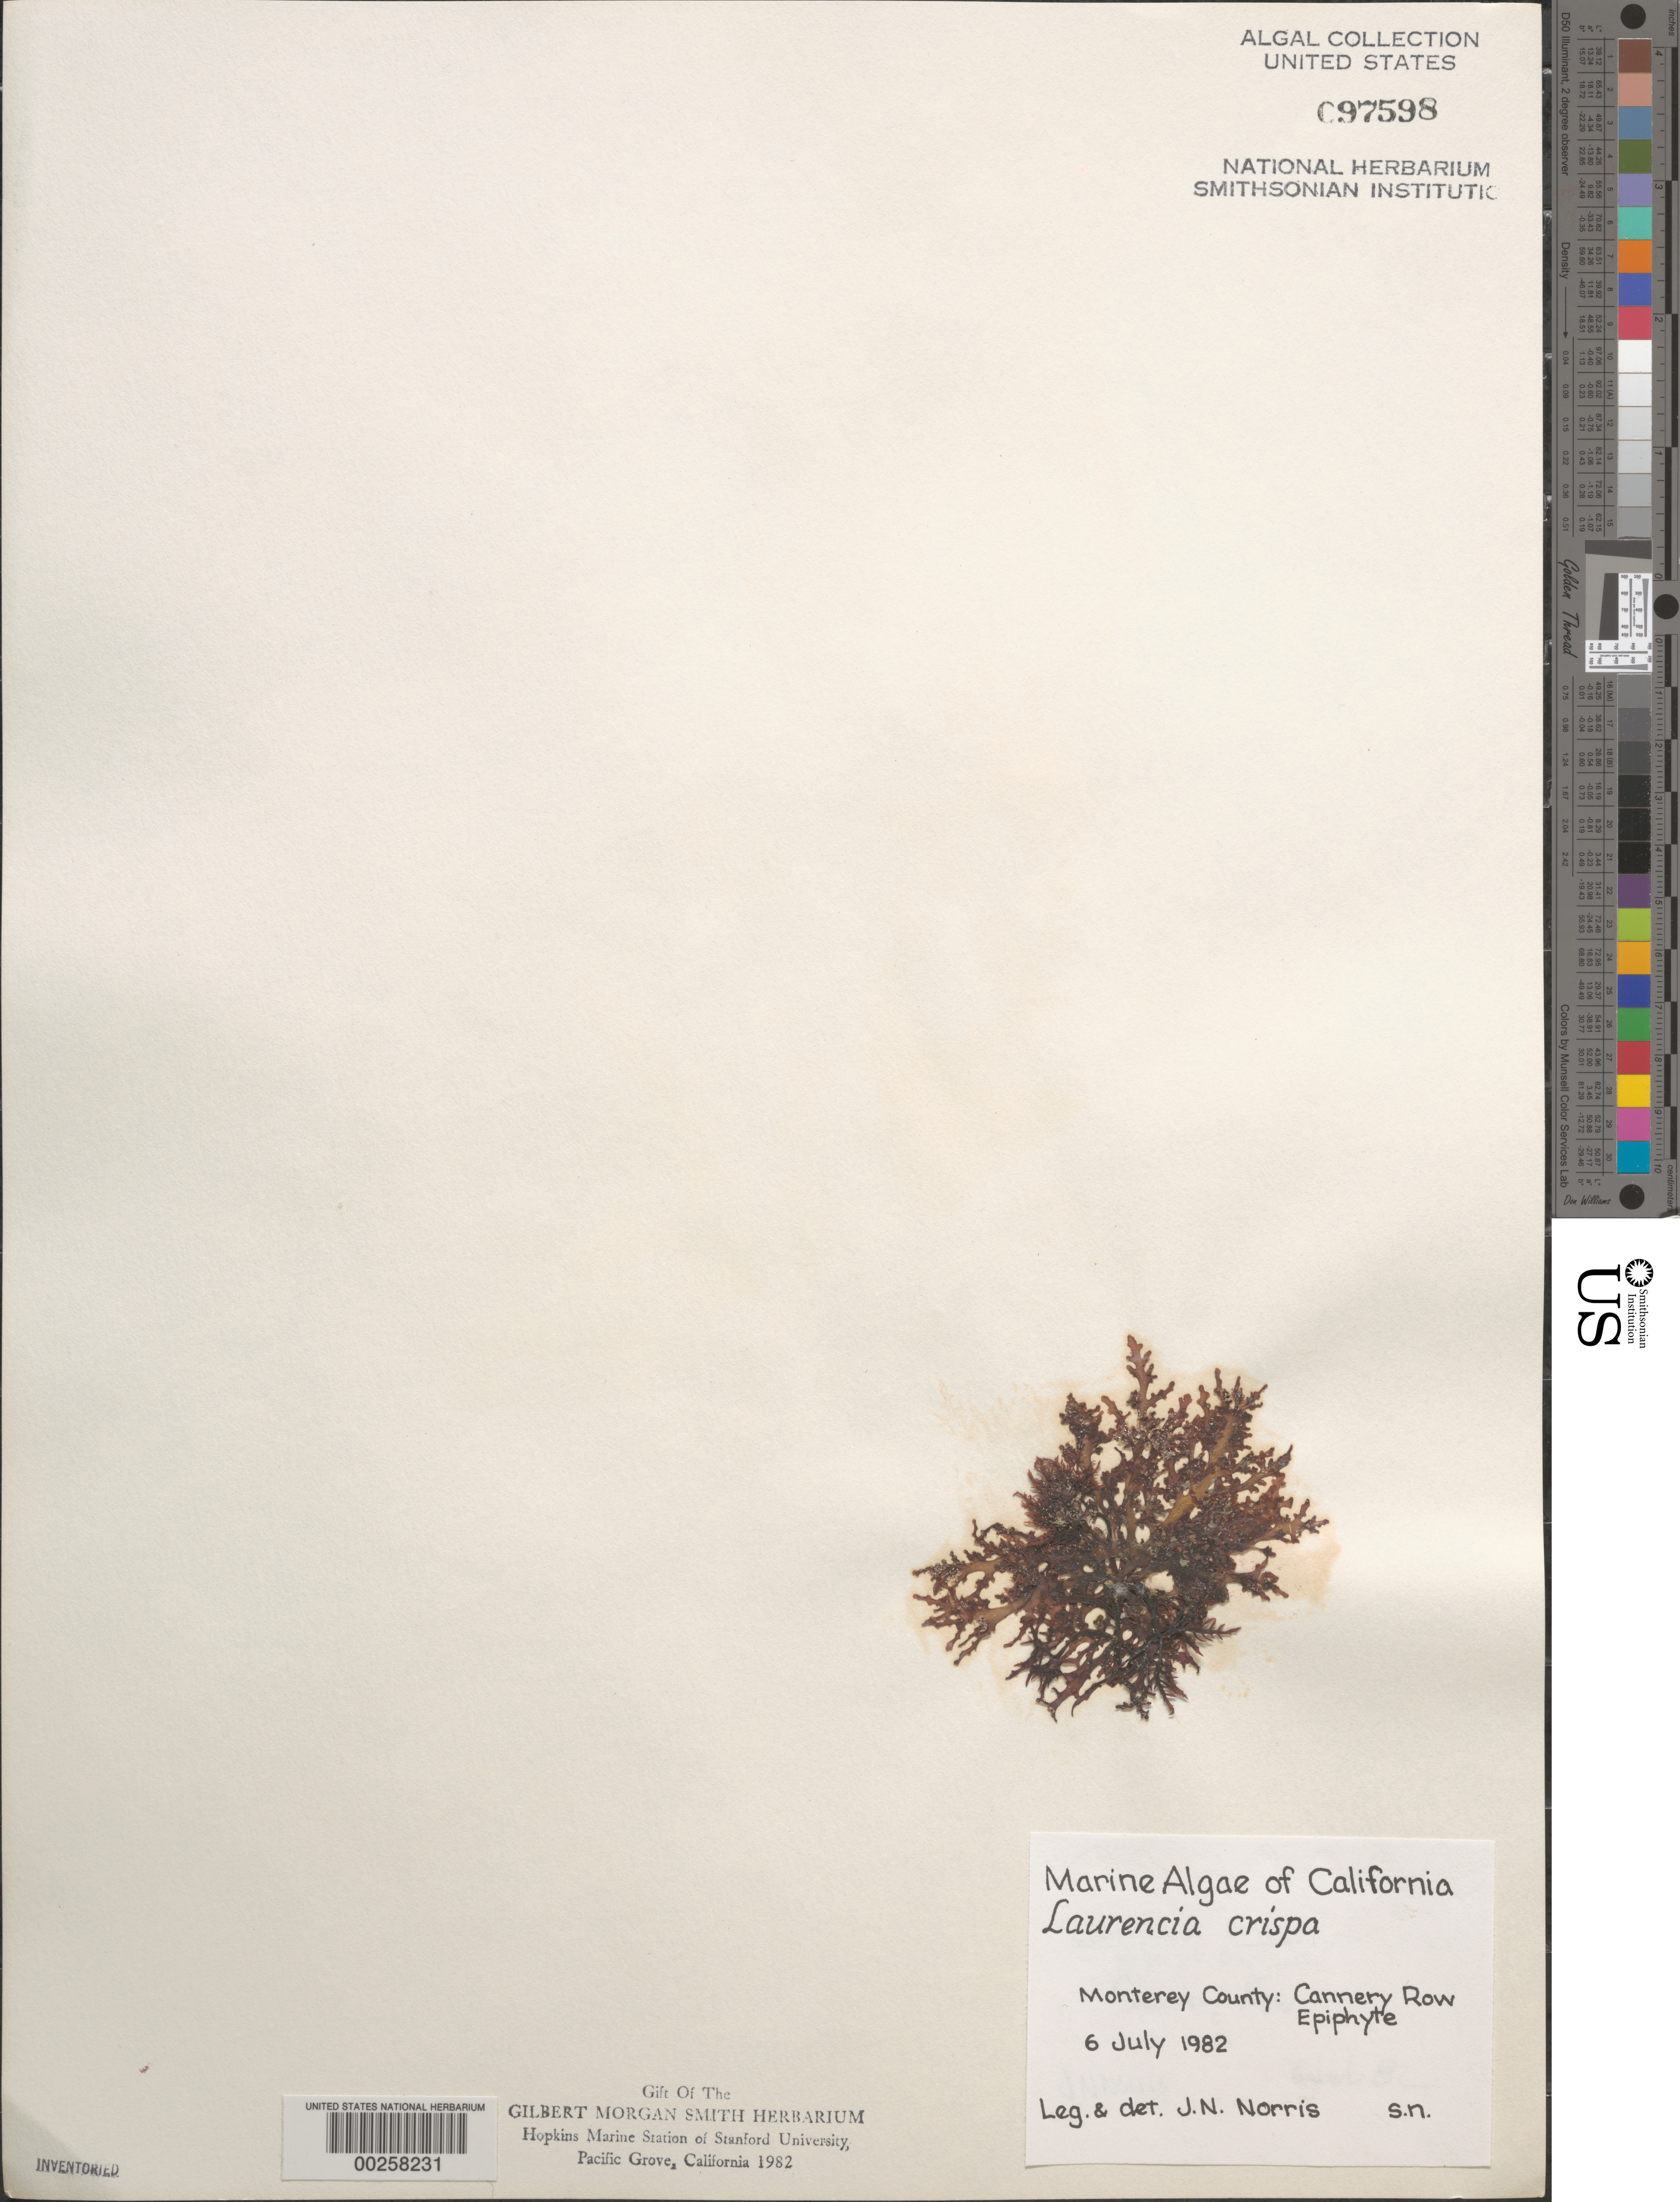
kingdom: Plantae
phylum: Rhodophyta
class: Florideophyceae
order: Ceramiales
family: Rhodomelaceae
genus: Osmundea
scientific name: Osmundea crispa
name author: (Hollenb.) K.W. Nam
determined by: Algae name updating Project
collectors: J. N. Norris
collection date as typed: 06 Jul 1982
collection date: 1982-07-06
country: United States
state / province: California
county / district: Monterey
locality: Cannery Row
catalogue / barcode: US 97598